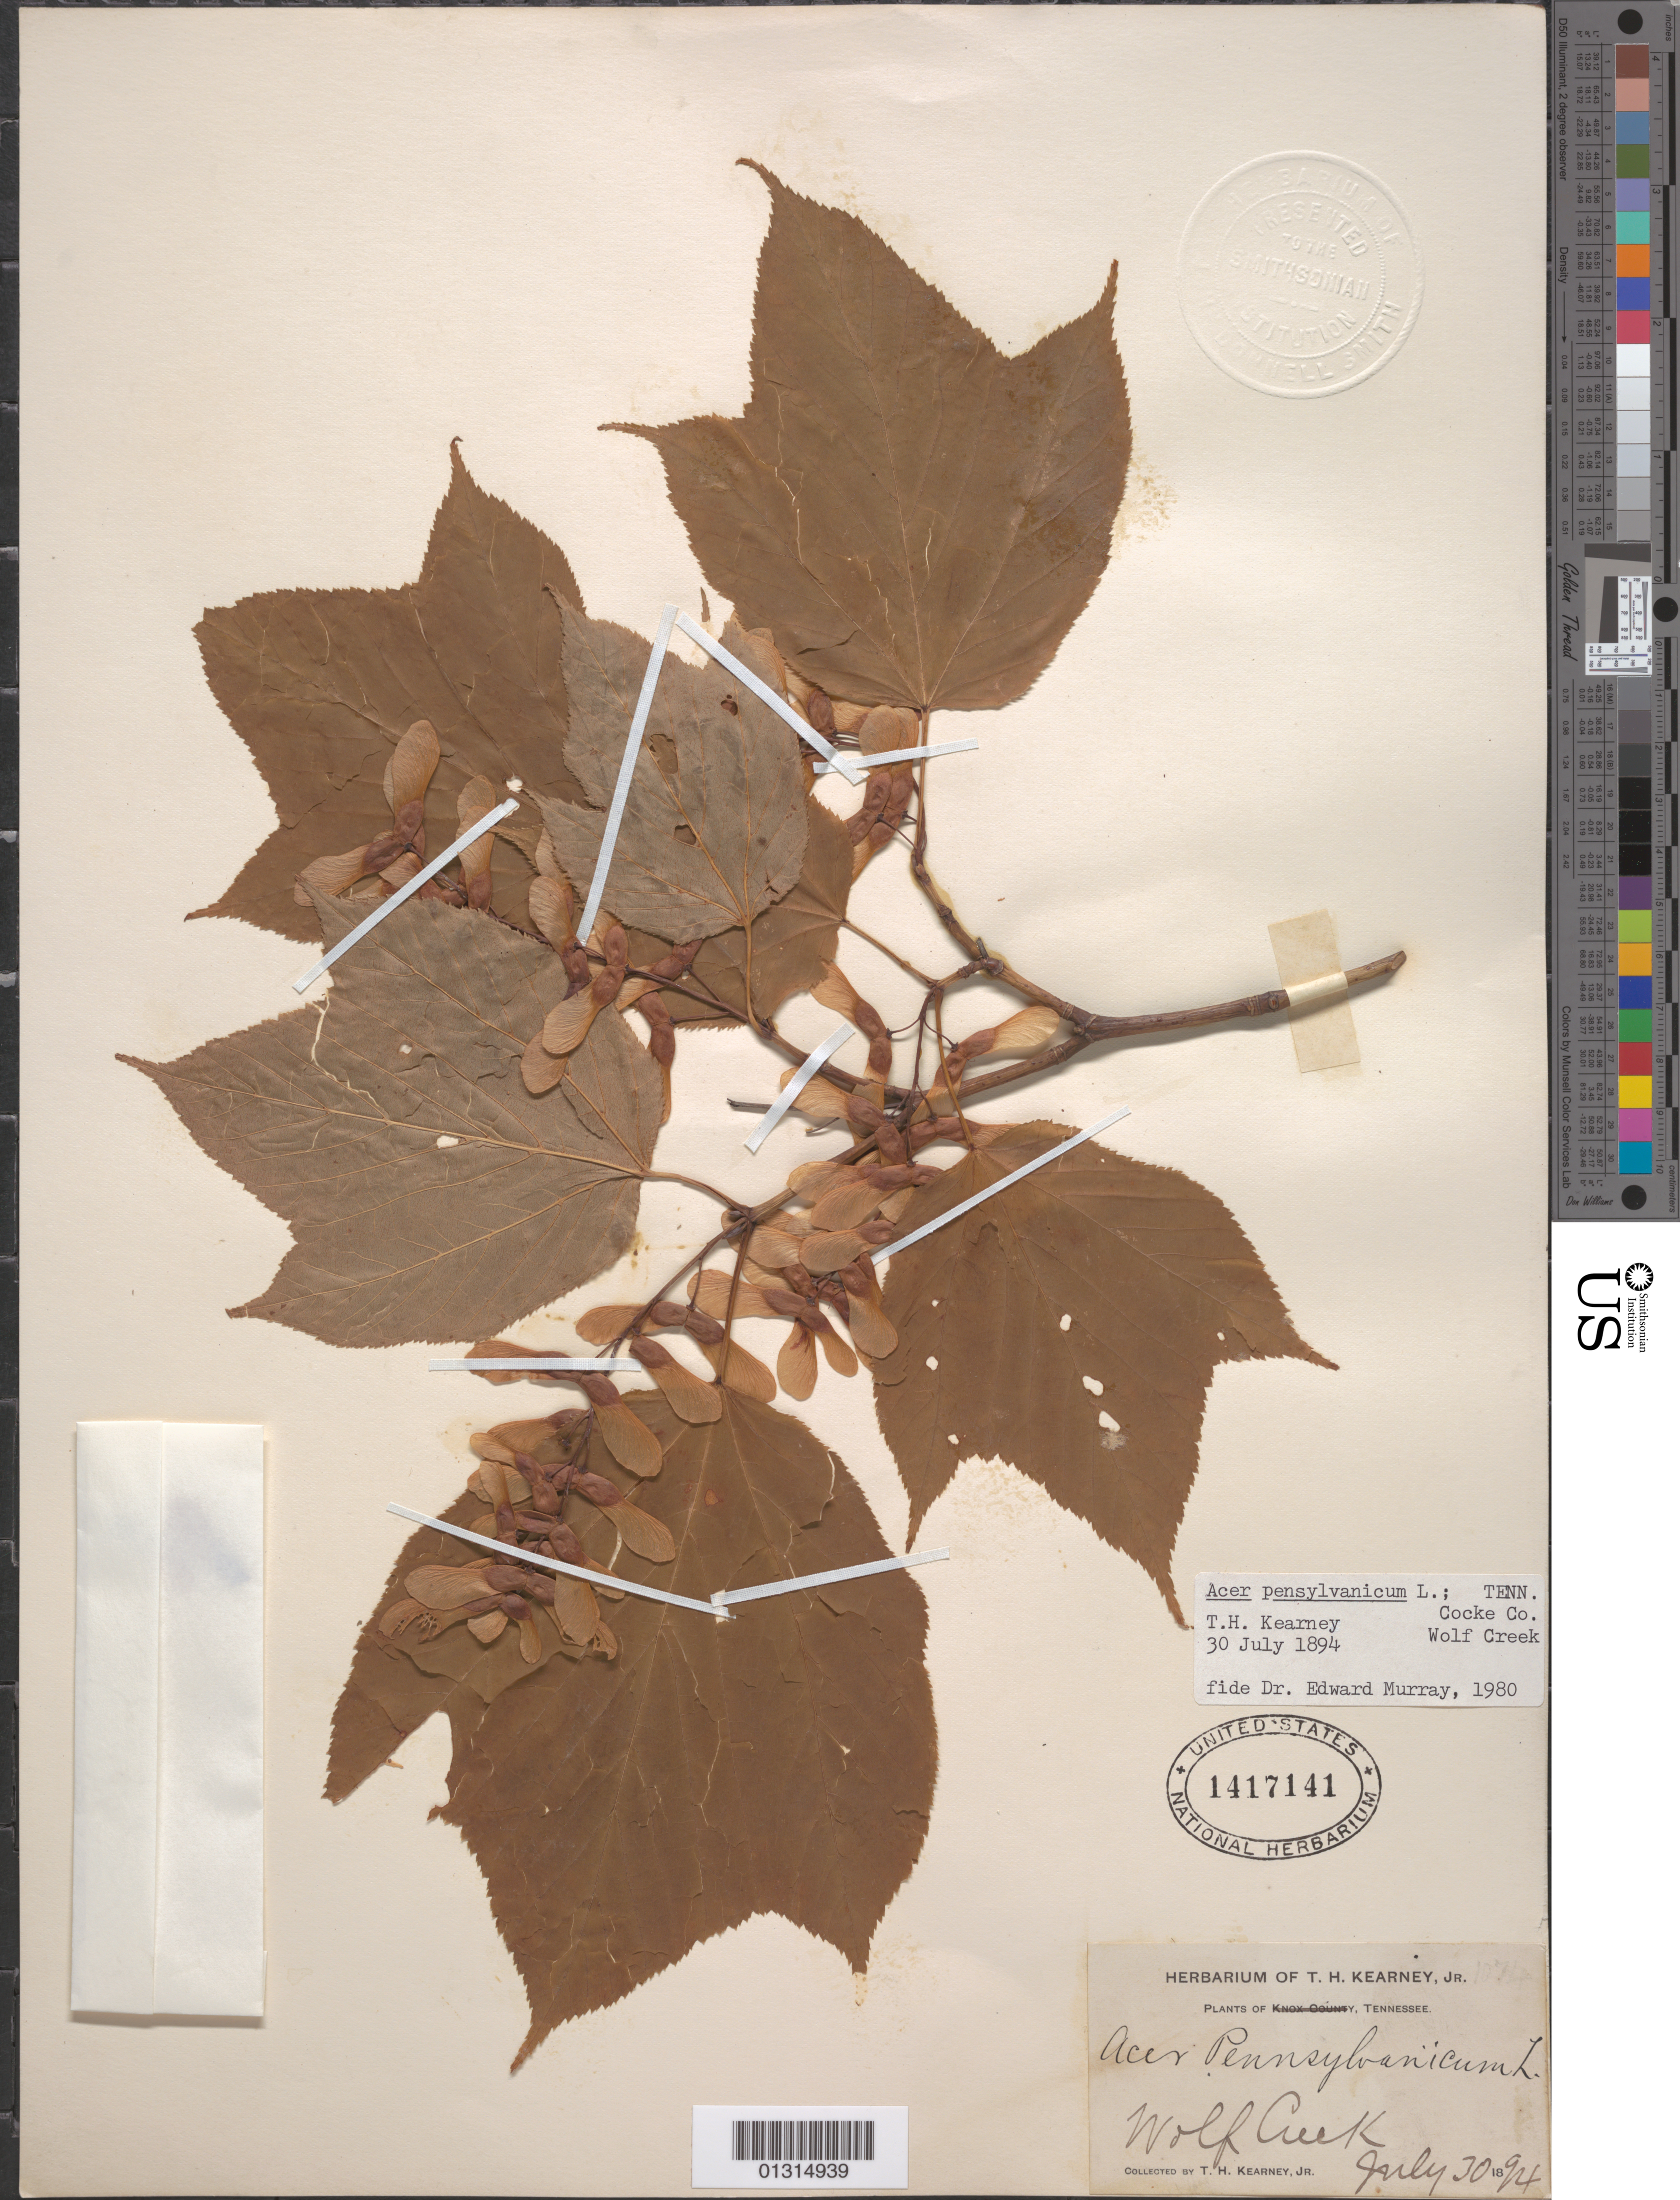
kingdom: Plantae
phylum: Tracheophyta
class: Magnoliopsida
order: Sapindales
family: Sapindaceae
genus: Acer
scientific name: Acer pensylvanicum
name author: L.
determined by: Murray, Edward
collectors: T. H. Kearney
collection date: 1894-07-30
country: United States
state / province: Tennessee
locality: Wolf Creek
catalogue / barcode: US 1417141